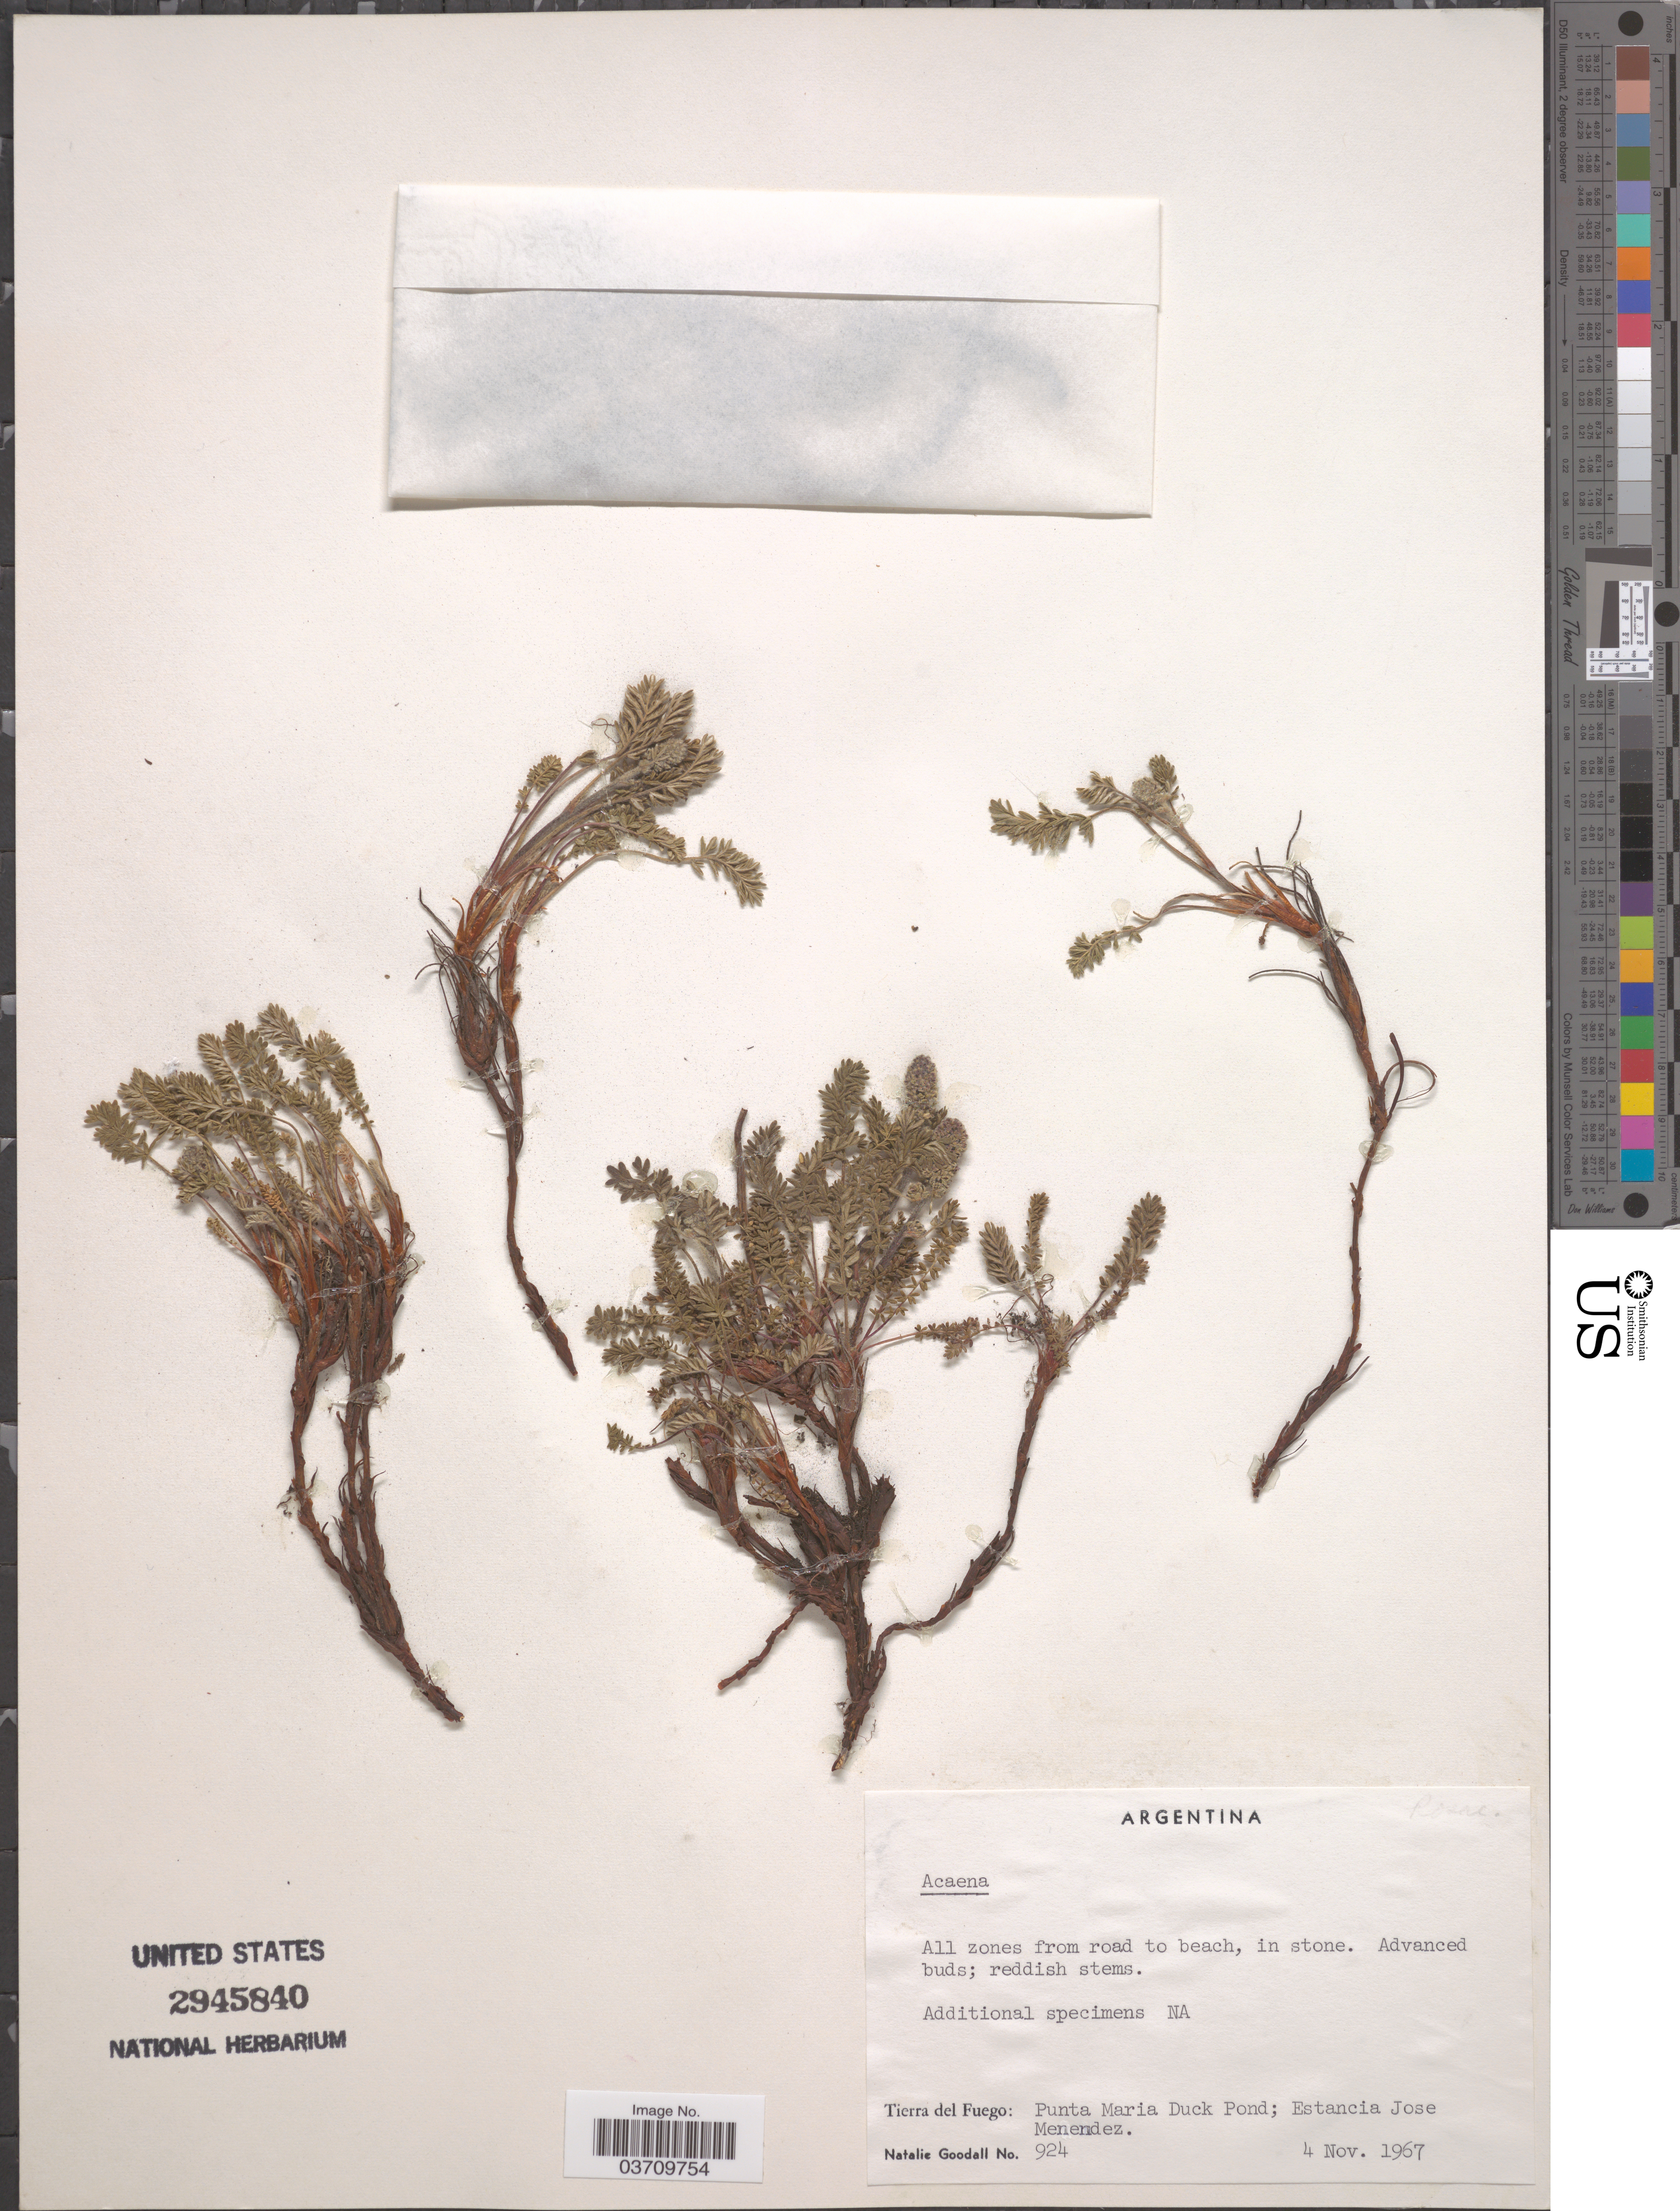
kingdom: Plantae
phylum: Tracheophyta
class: Magnoliopsida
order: Rosales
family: Rosaceae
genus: Acaena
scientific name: Acaena sp.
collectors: N. Goodall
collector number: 924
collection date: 1967-11-04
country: Argentina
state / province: Tierra del Fuego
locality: Punta Maria Duck Pond; Estancia Jose Menendez.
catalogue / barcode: US 2945840